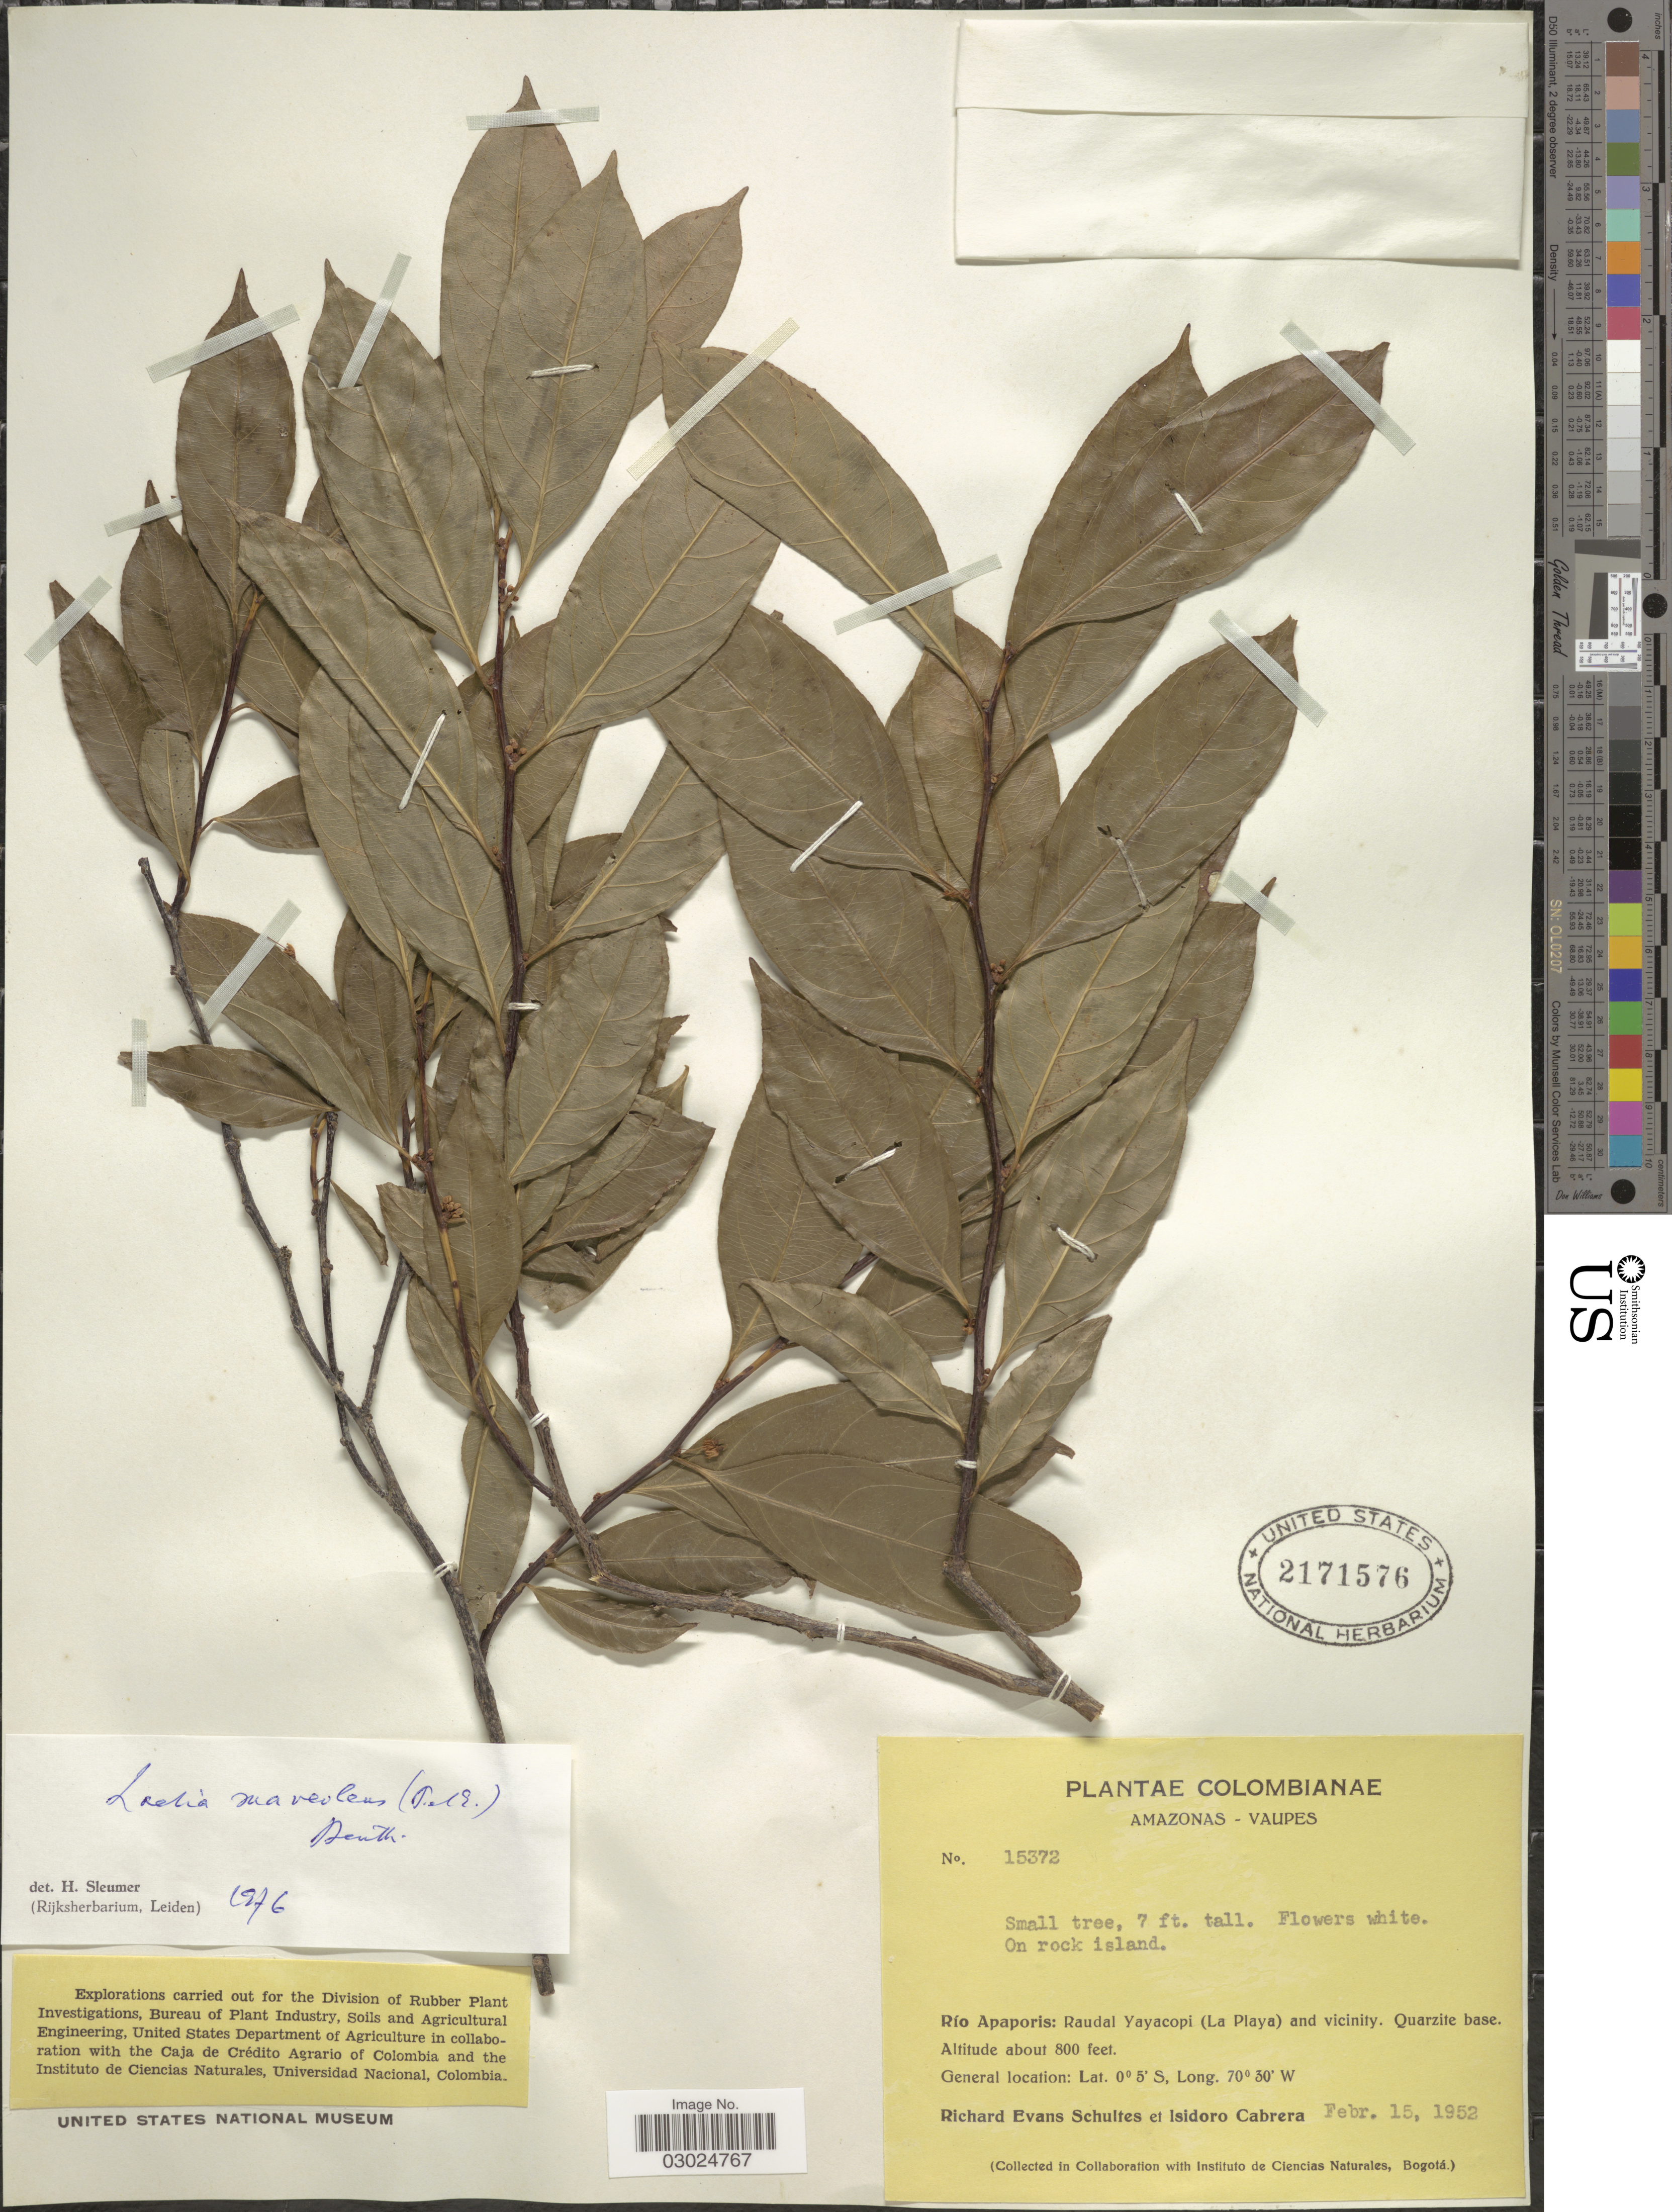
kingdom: Plantae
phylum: Tracheophyta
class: Magnoliopsida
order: Malpighiales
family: Salicaceae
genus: Laetia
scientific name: Laetia suaveolens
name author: (Poepp.) Benth.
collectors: R. E. Schultes & I. Cabrera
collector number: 15372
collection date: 1952-02-15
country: Colombia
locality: Amazonas-Vaupés, Río Apaporis: Raudal Yayacopi (La Playa) and vicinity. Quarzite base.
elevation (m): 244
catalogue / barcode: US 2171576